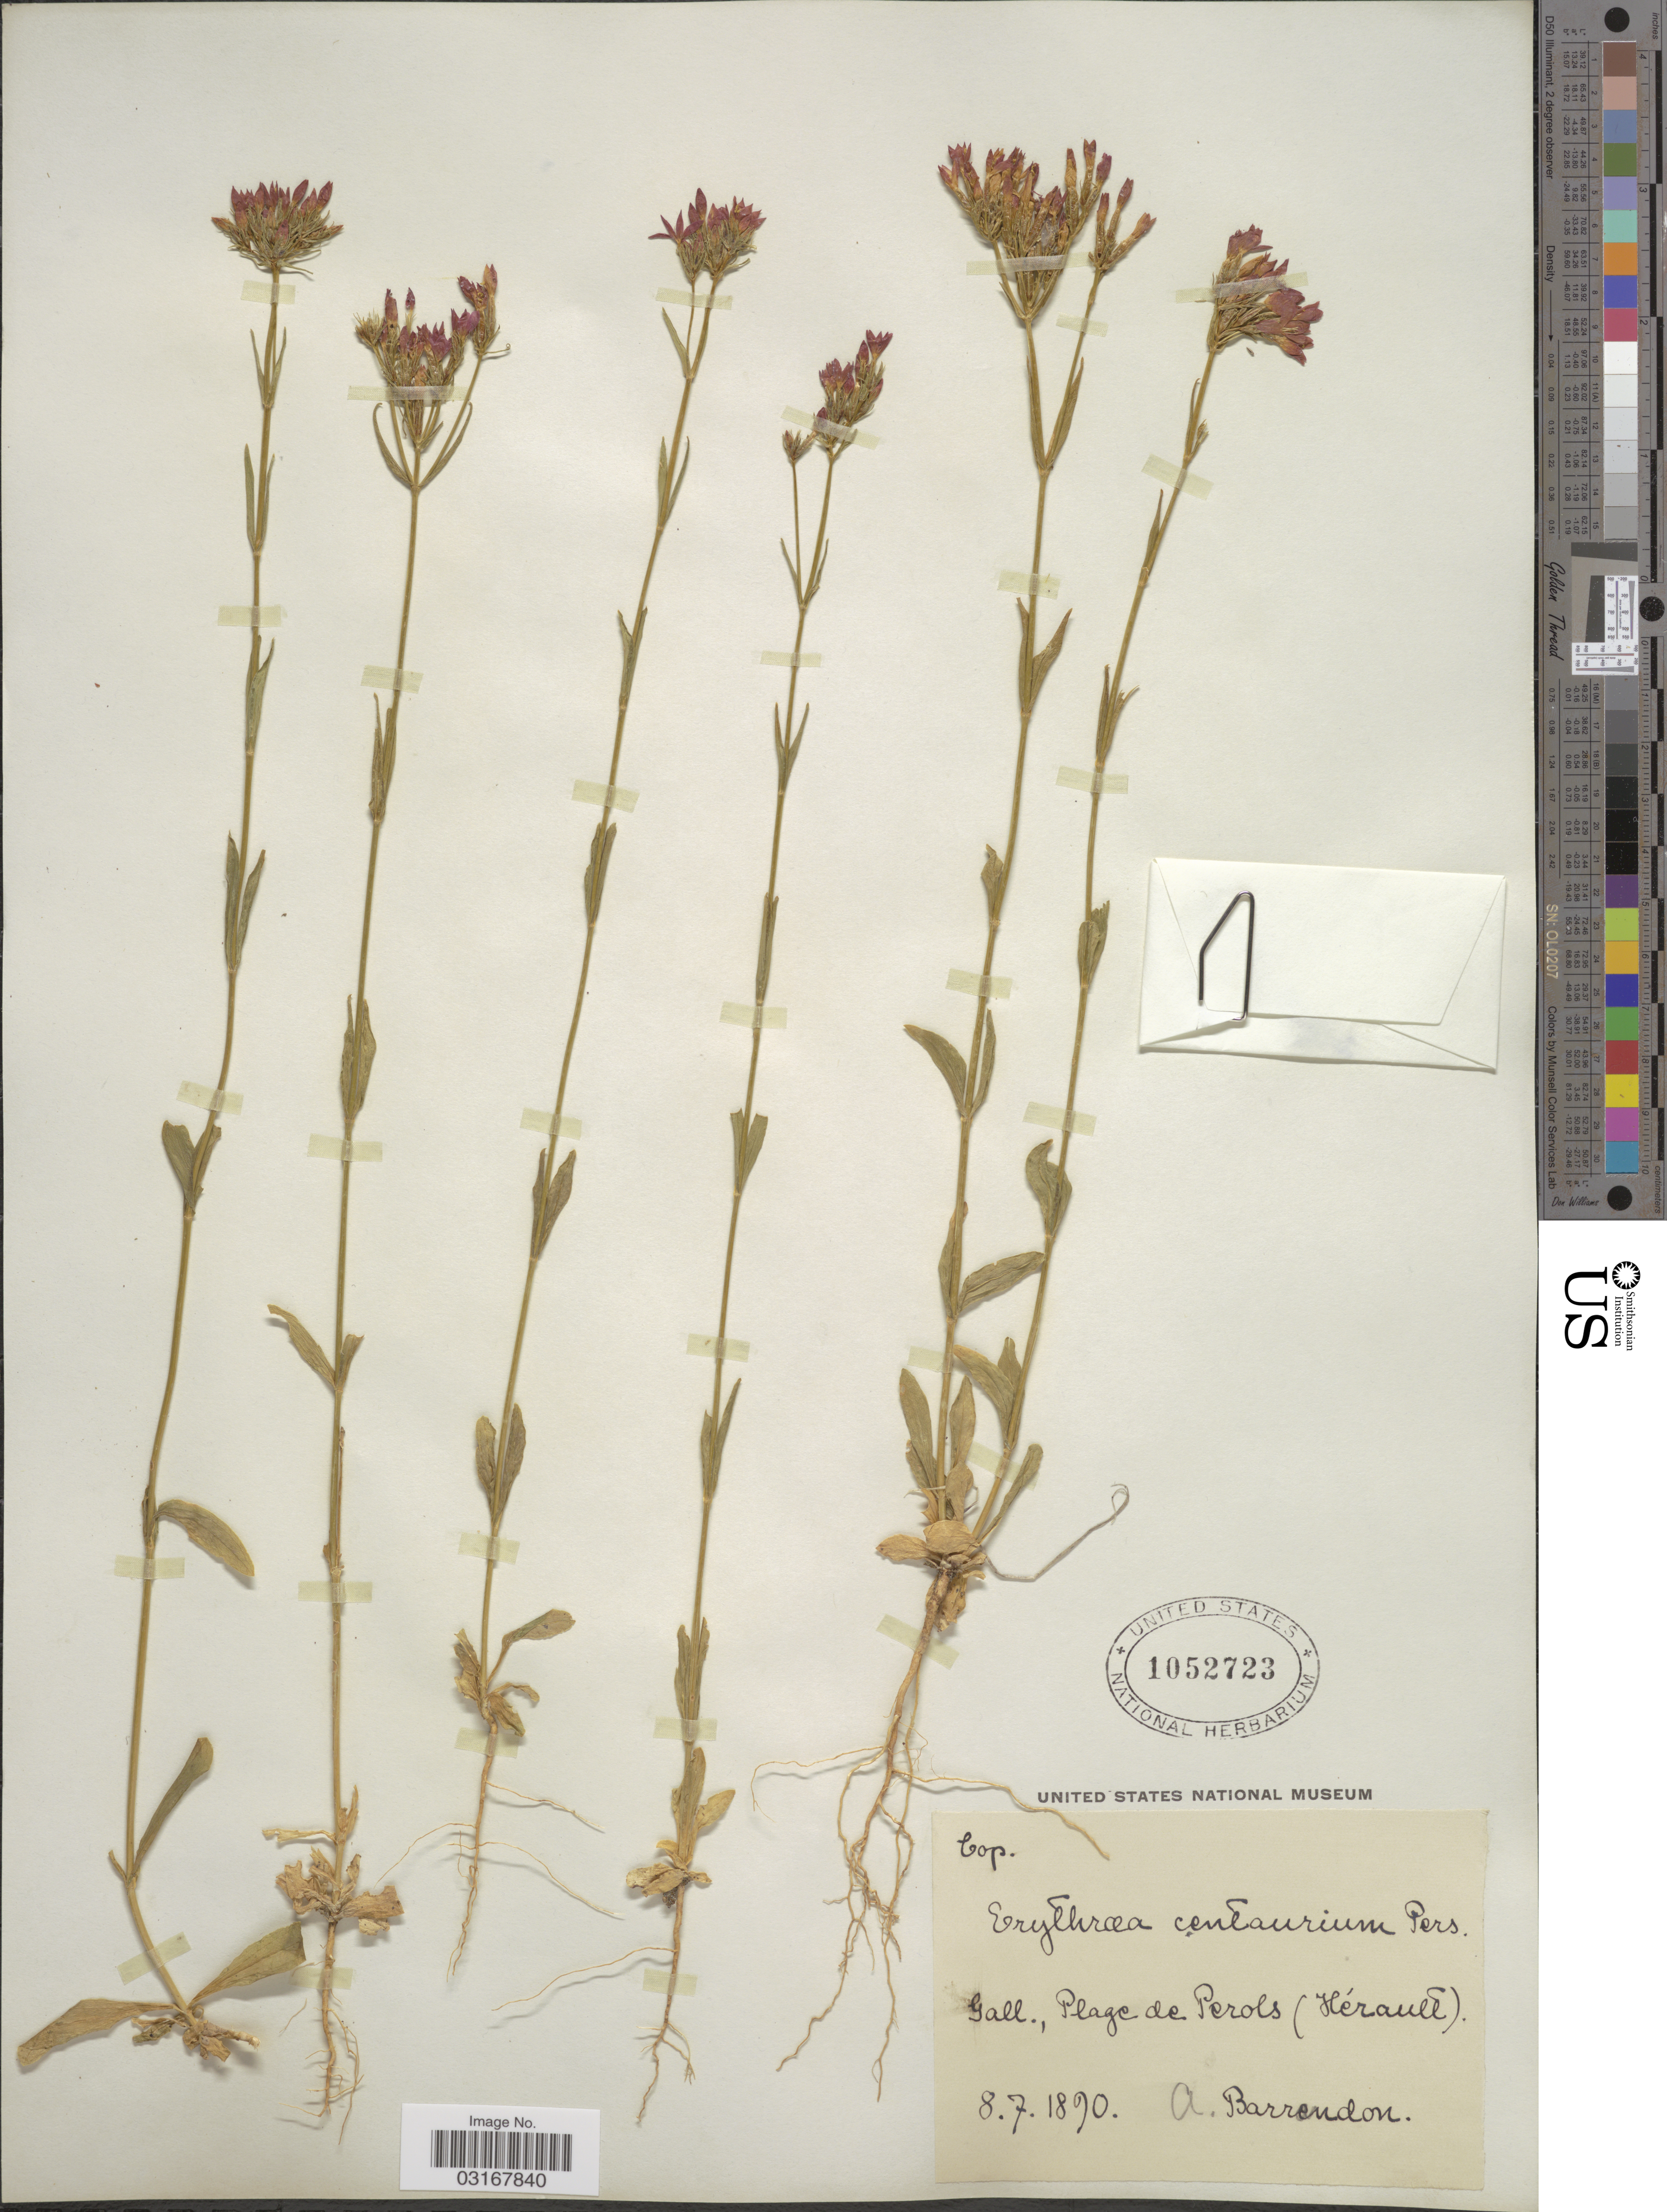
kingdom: Plantae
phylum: Tracheophyta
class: Magnoliopsida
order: Gentianales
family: Gentianaceae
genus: Centaurium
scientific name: Centaurium umbellatum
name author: Gilib.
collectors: A. Barrandon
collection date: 1890-07-08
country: France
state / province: Occitanie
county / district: Hérault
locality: Gall., Plage de Perols (Hérault).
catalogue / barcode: US 1052723